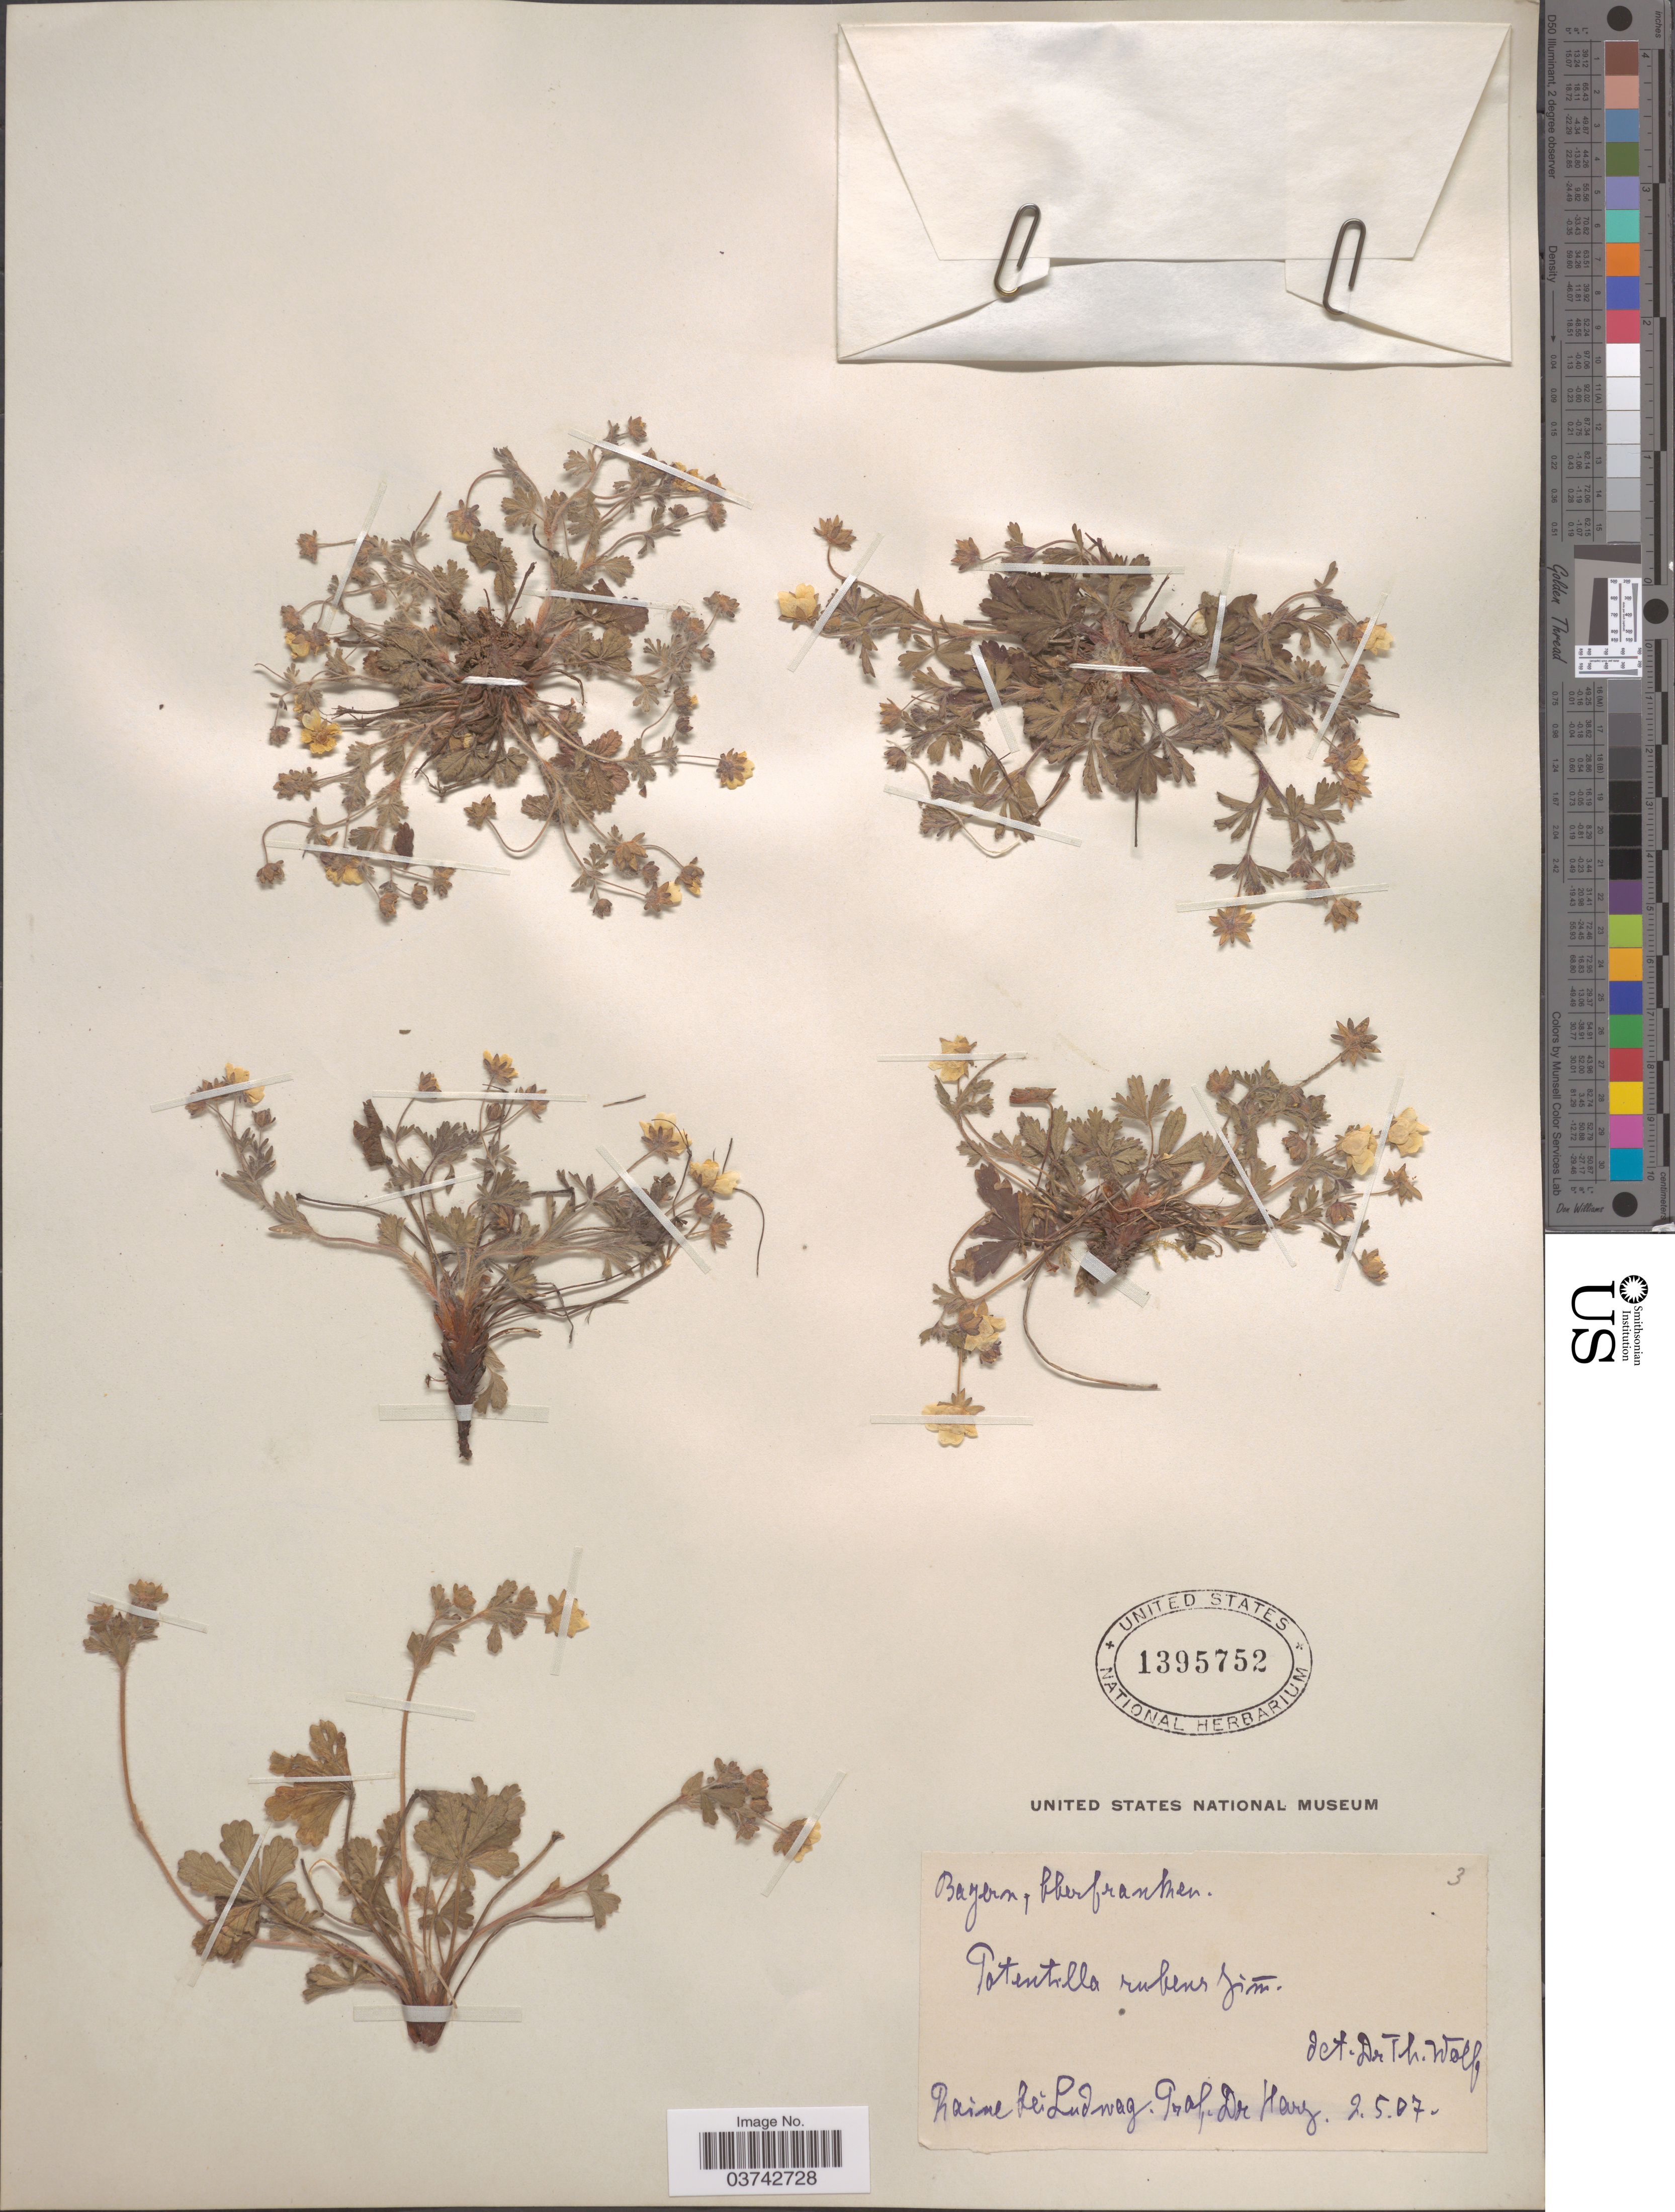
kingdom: Plantae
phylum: Tracheophyta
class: Magnoliopsida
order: Rosales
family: Rosaceae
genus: Potentilla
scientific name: Potentilla rubens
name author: Vill.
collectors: -. Harz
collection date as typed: Transcribed d/m/y: 2/5/7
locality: Praine bei Ludwag.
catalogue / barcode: US 1395752